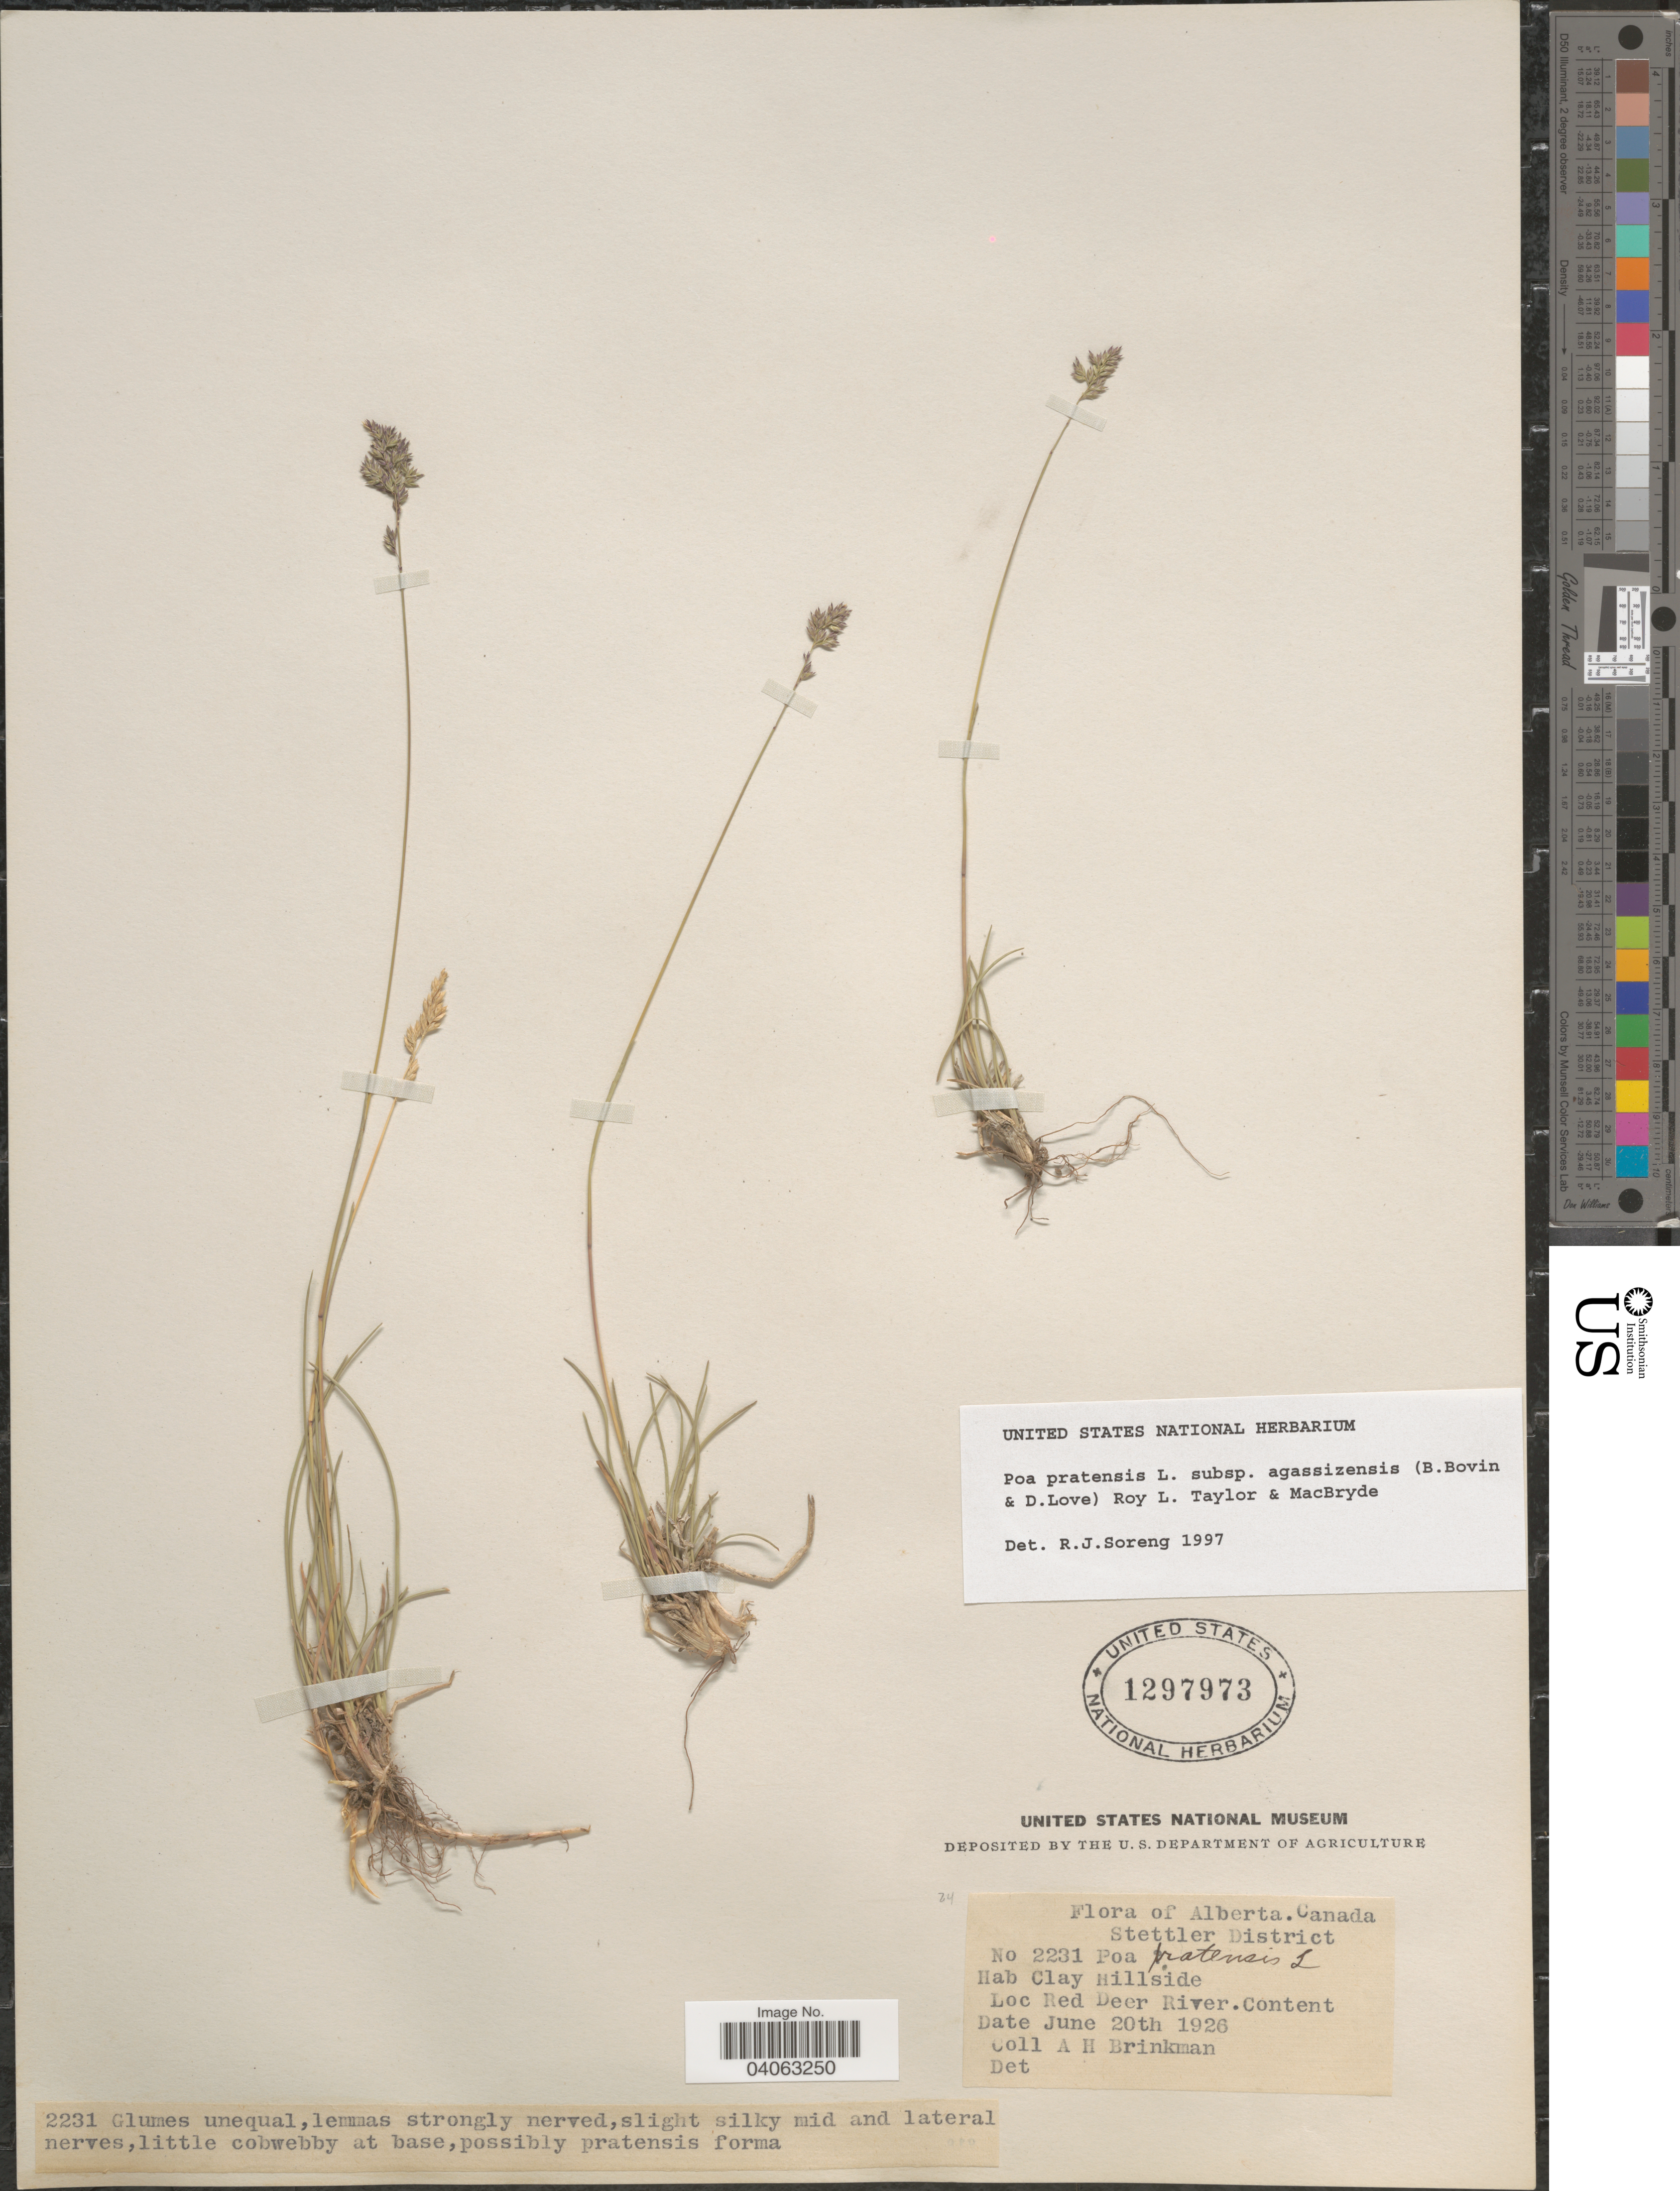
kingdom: Plantae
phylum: Tracheophyta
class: Liliopsida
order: Poales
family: Poaceae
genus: Poa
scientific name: Poa pratensis subsp. agassizensis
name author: (B. Boivin & D. Löve) Roy L. Taylor & MacBryde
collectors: A. Brinkman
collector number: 2231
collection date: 1926-06-20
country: Canada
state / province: Alberta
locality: Stettler District. Clay Hillside. Red Deer River. Content.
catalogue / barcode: US 1297973